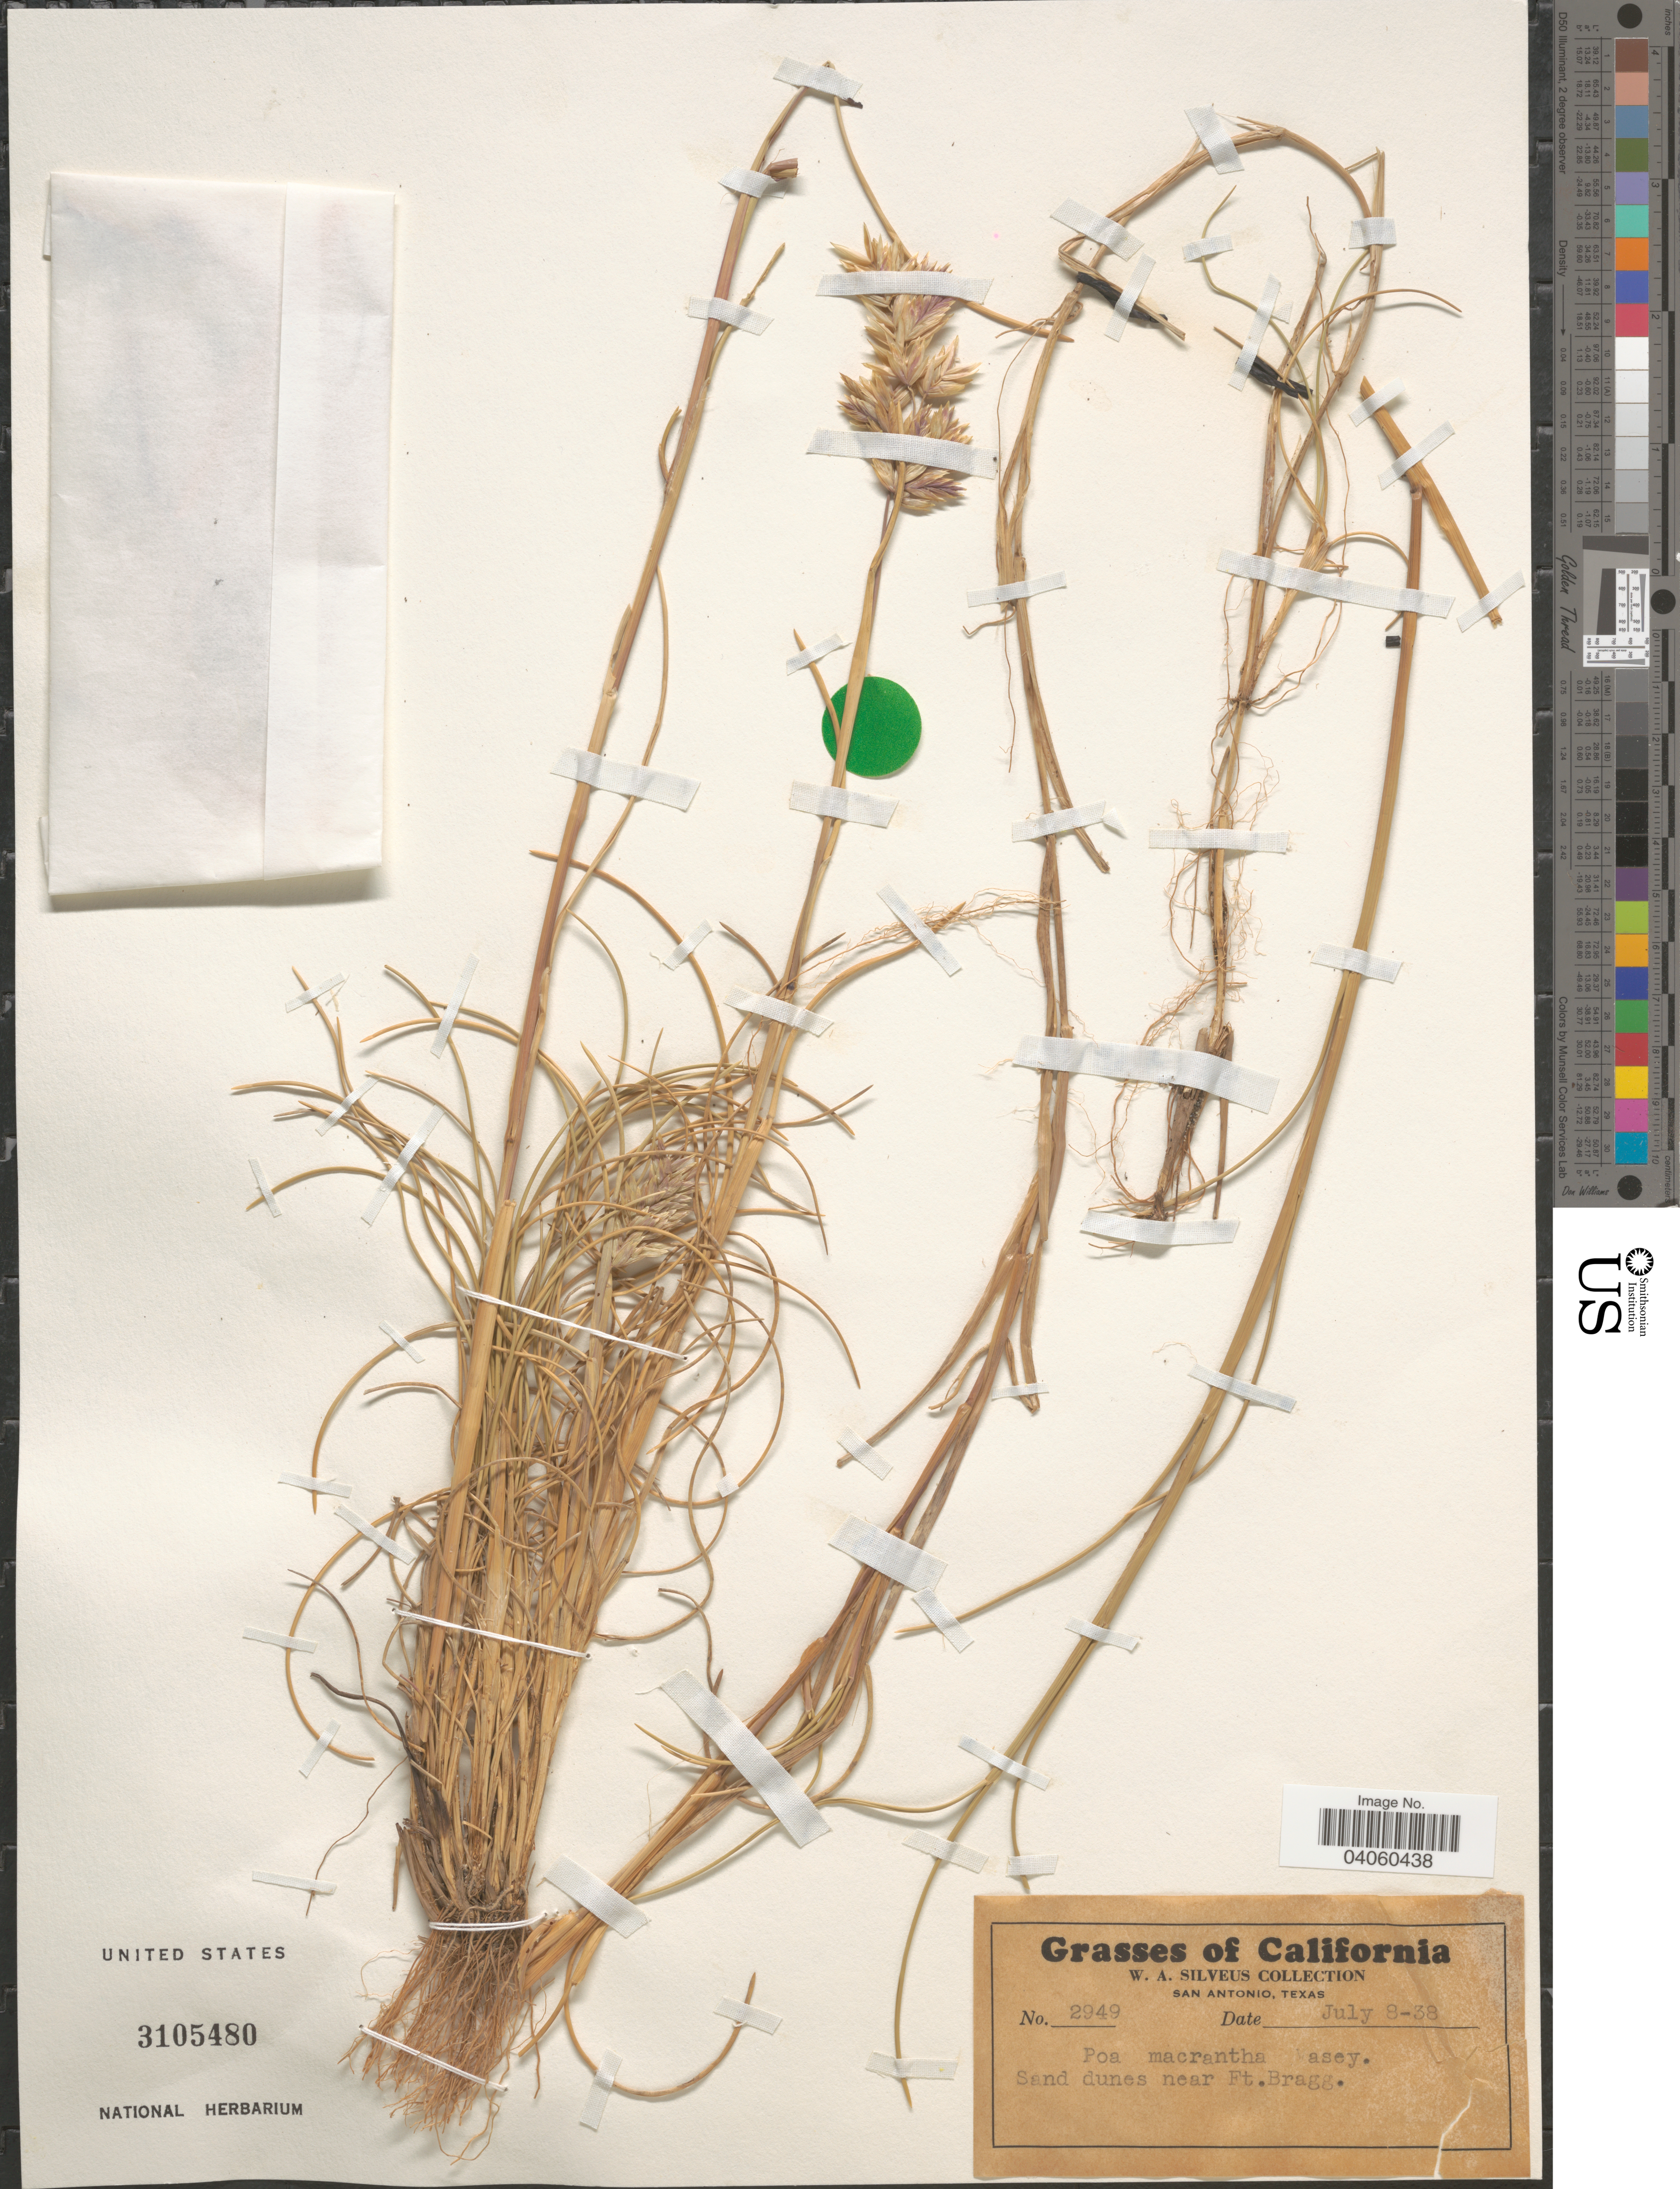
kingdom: Plantae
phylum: Tracheophyta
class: Liliopsida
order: Poales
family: Poaceae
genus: Poa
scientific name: Poa macrantha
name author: Vasey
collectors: W. Silveus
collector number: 2949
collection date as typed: Transcribed d/m/y: 8/7/38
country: United States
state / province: California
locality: Sand dunes near Ft. Bragg.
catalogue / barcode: US 3105480